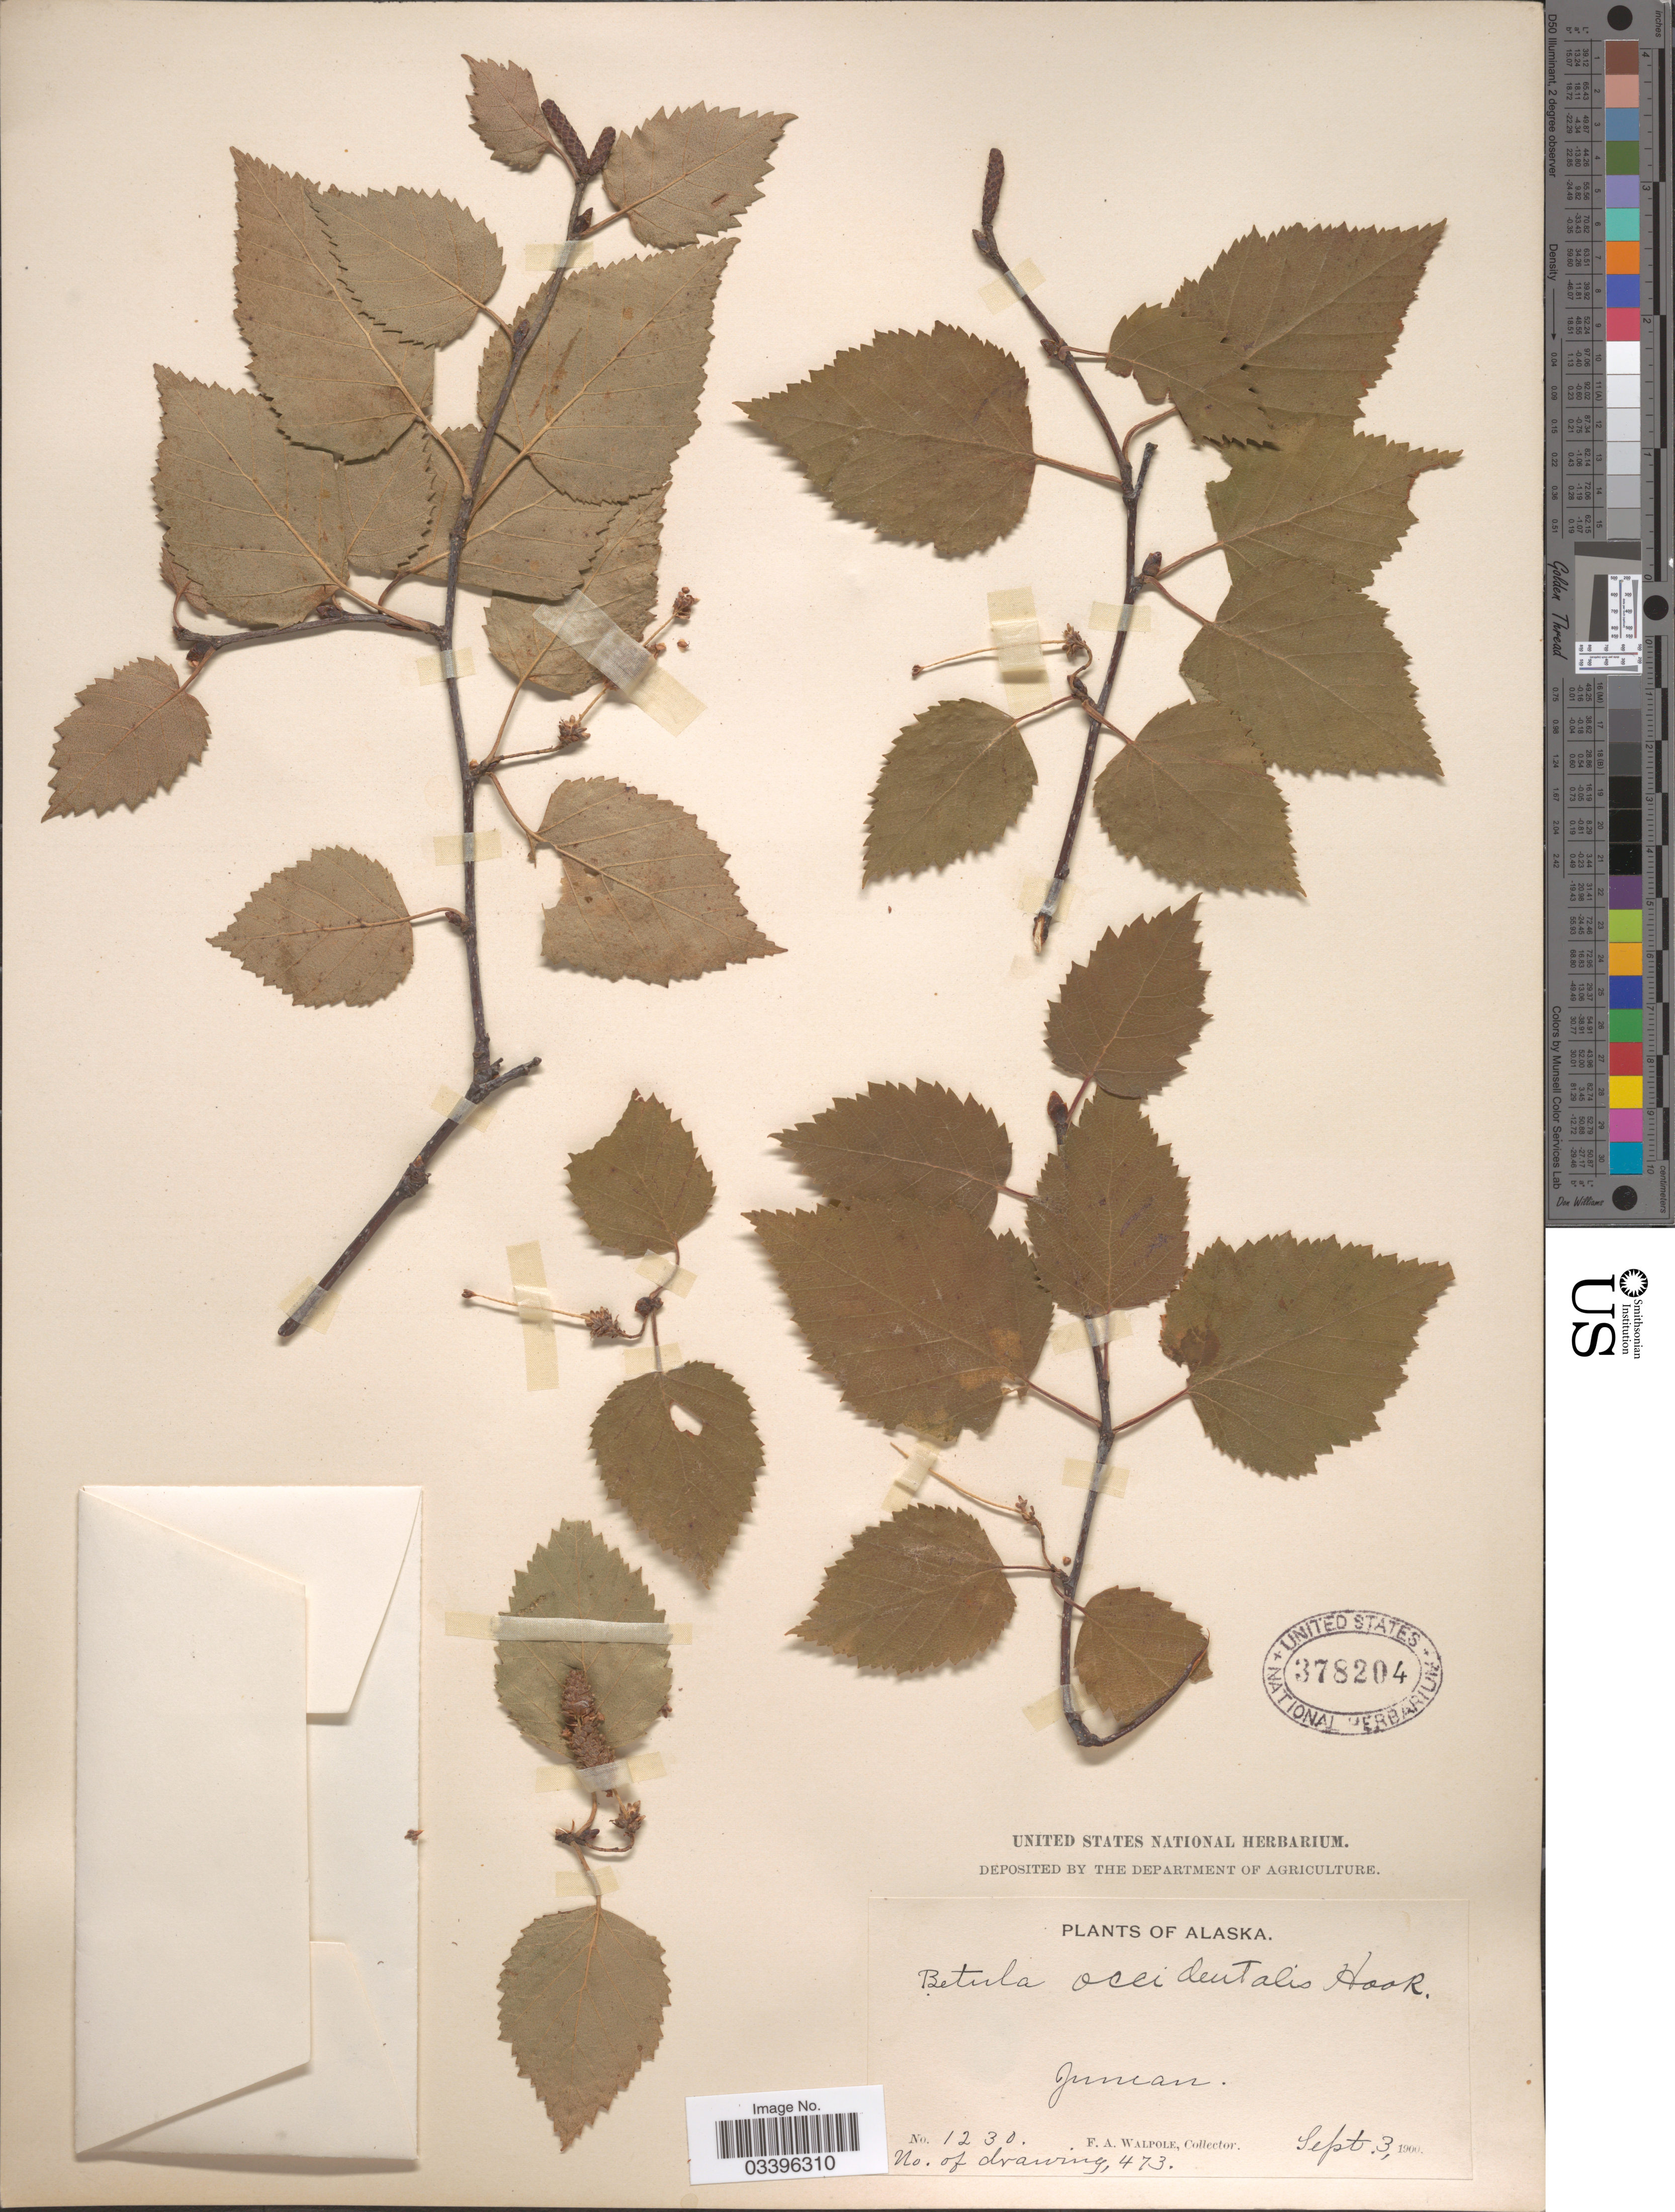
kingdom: Plantae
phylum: Tracheophyta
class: Magnoliopsida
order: Fagales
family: Betulaceae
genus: Betula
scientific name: Betula occidentalis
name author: Hook.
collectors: F. Walpole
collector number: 1230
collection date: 1900-09-03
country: United States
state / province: Alaska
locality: Juneau.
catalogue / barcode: US 378204